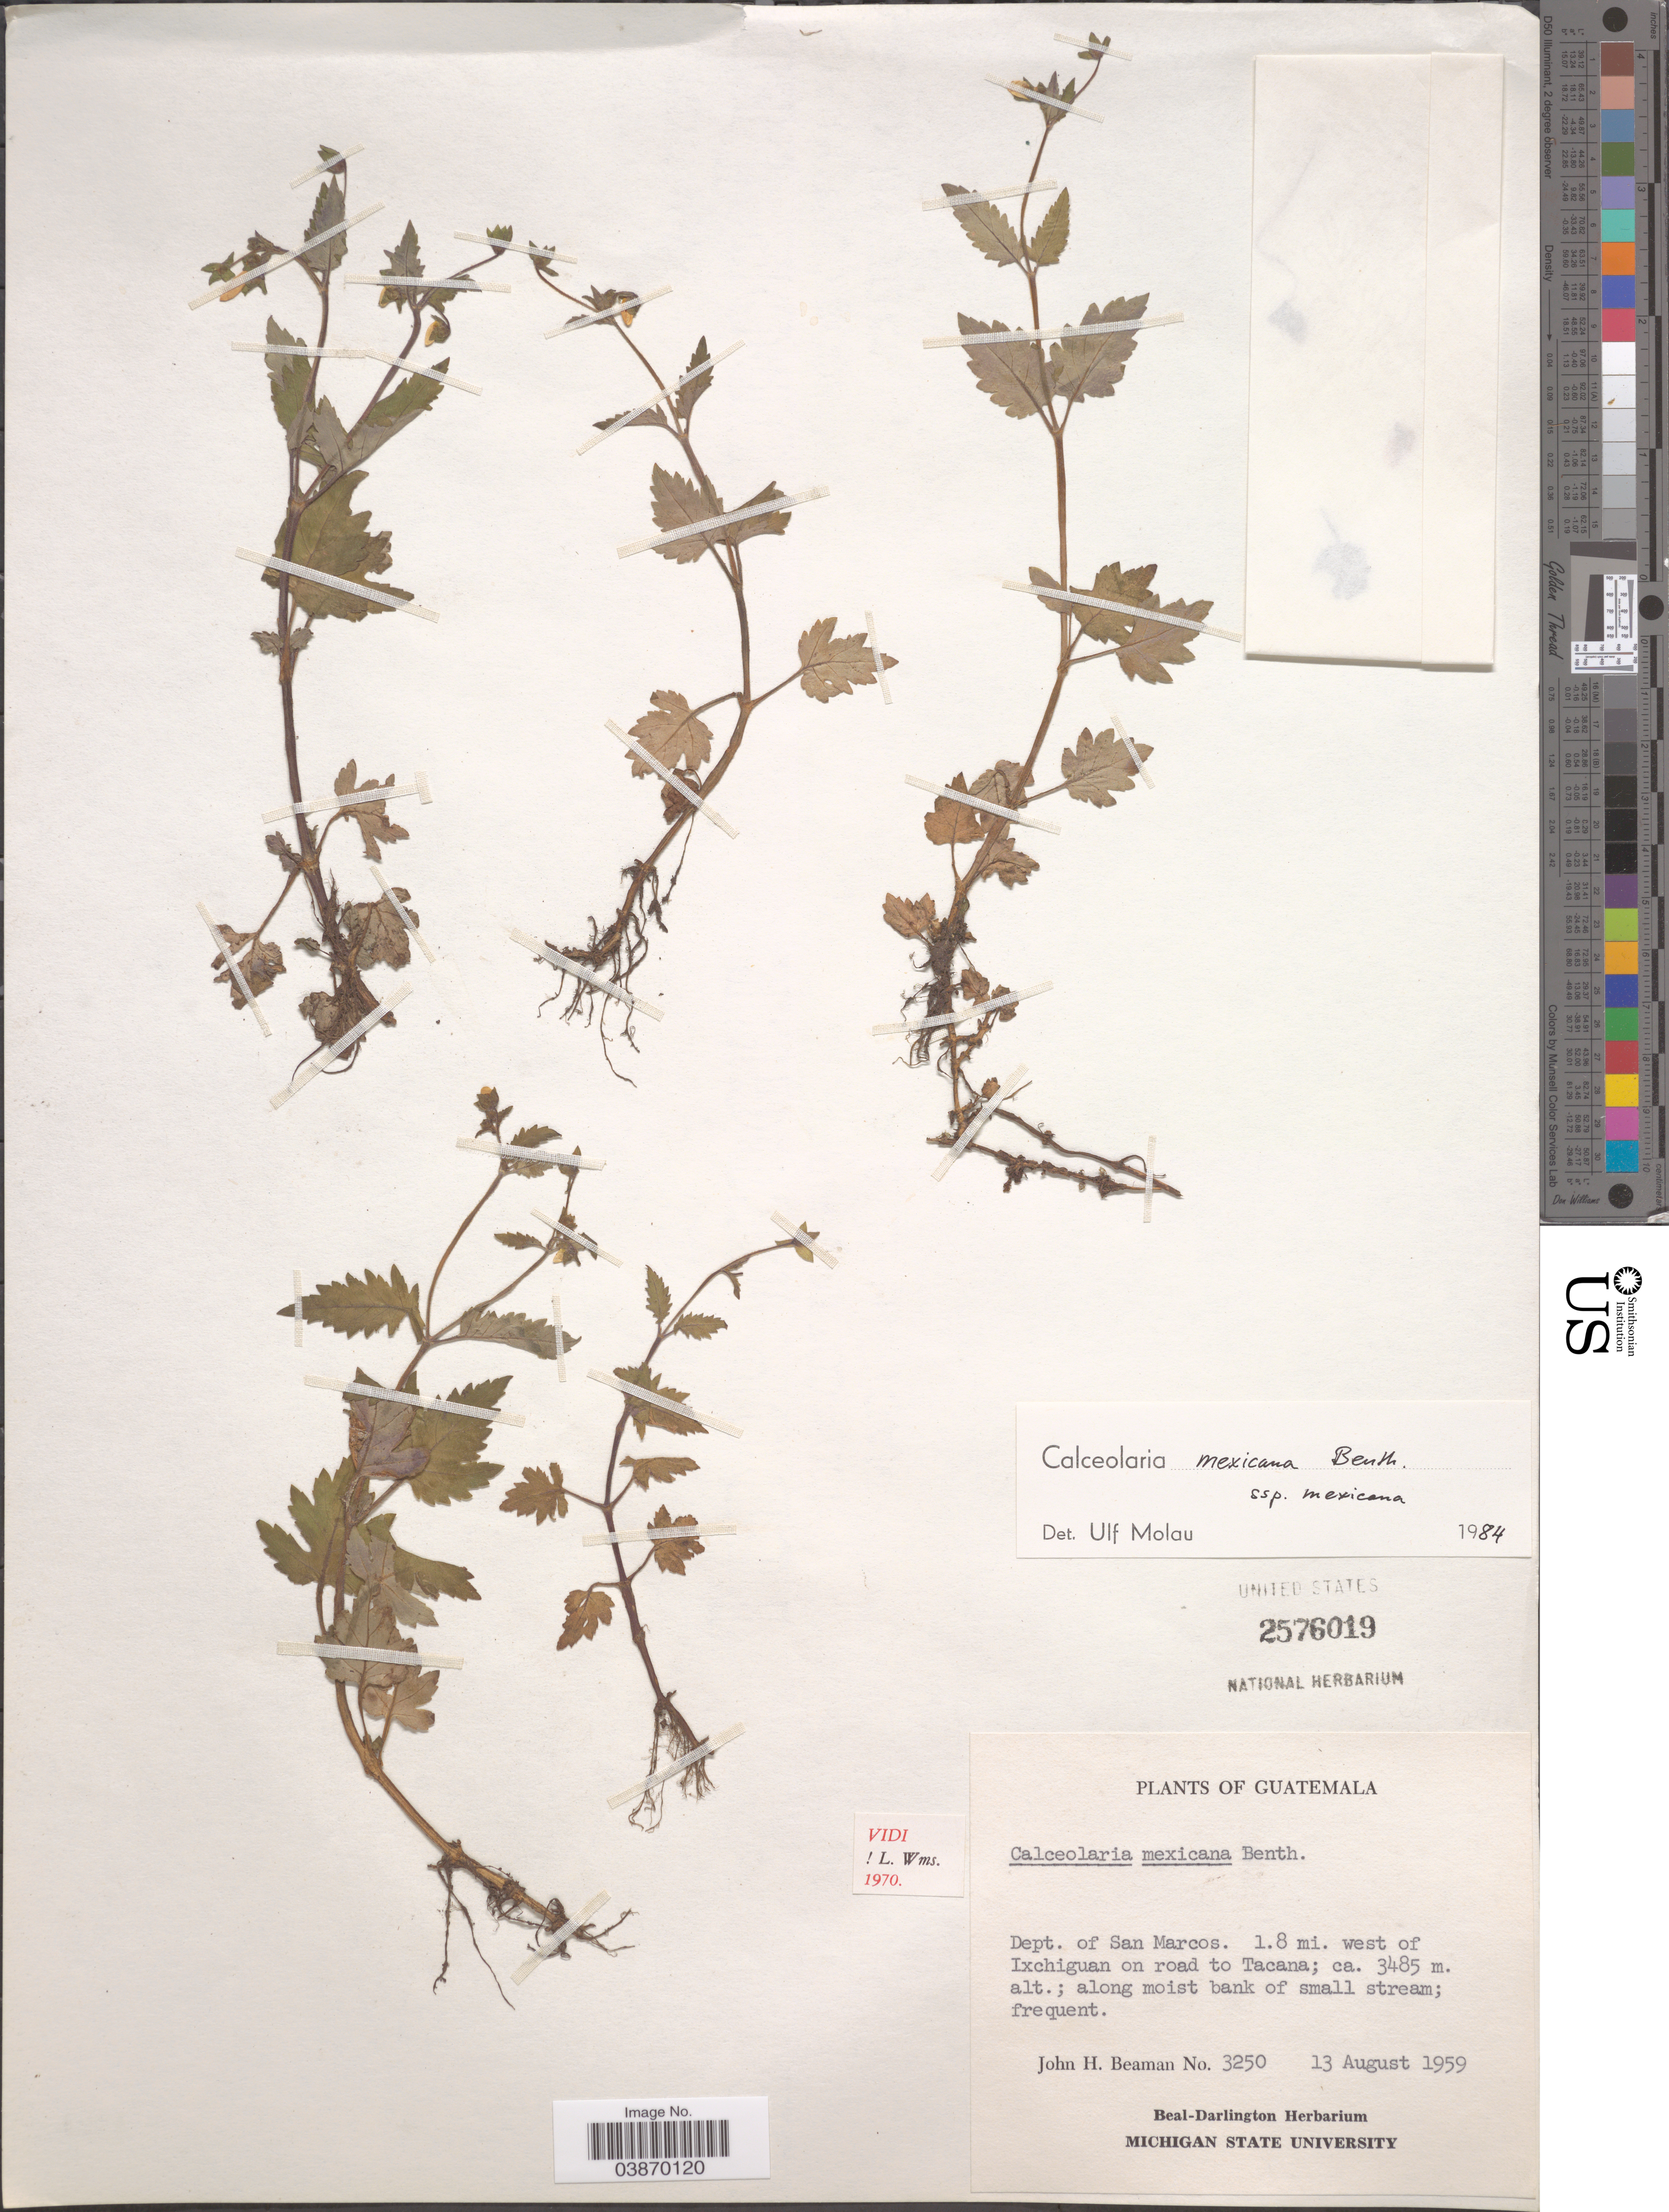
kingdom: Plantae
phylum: Tracheophyta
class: Magnoliopsida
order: Lamiales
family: Calceolariaceae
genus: Calceolaria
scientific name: Calceolaria mexicana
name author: Benth.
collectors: J. H. Beaman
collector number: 3250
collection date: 1959-08-13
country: Guatemala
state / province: San Marcos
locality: Dept. San Marcos. 1.8 mi. west of Ixchiguan on road to Tacana.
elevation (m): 3485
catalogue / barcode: US 2576019